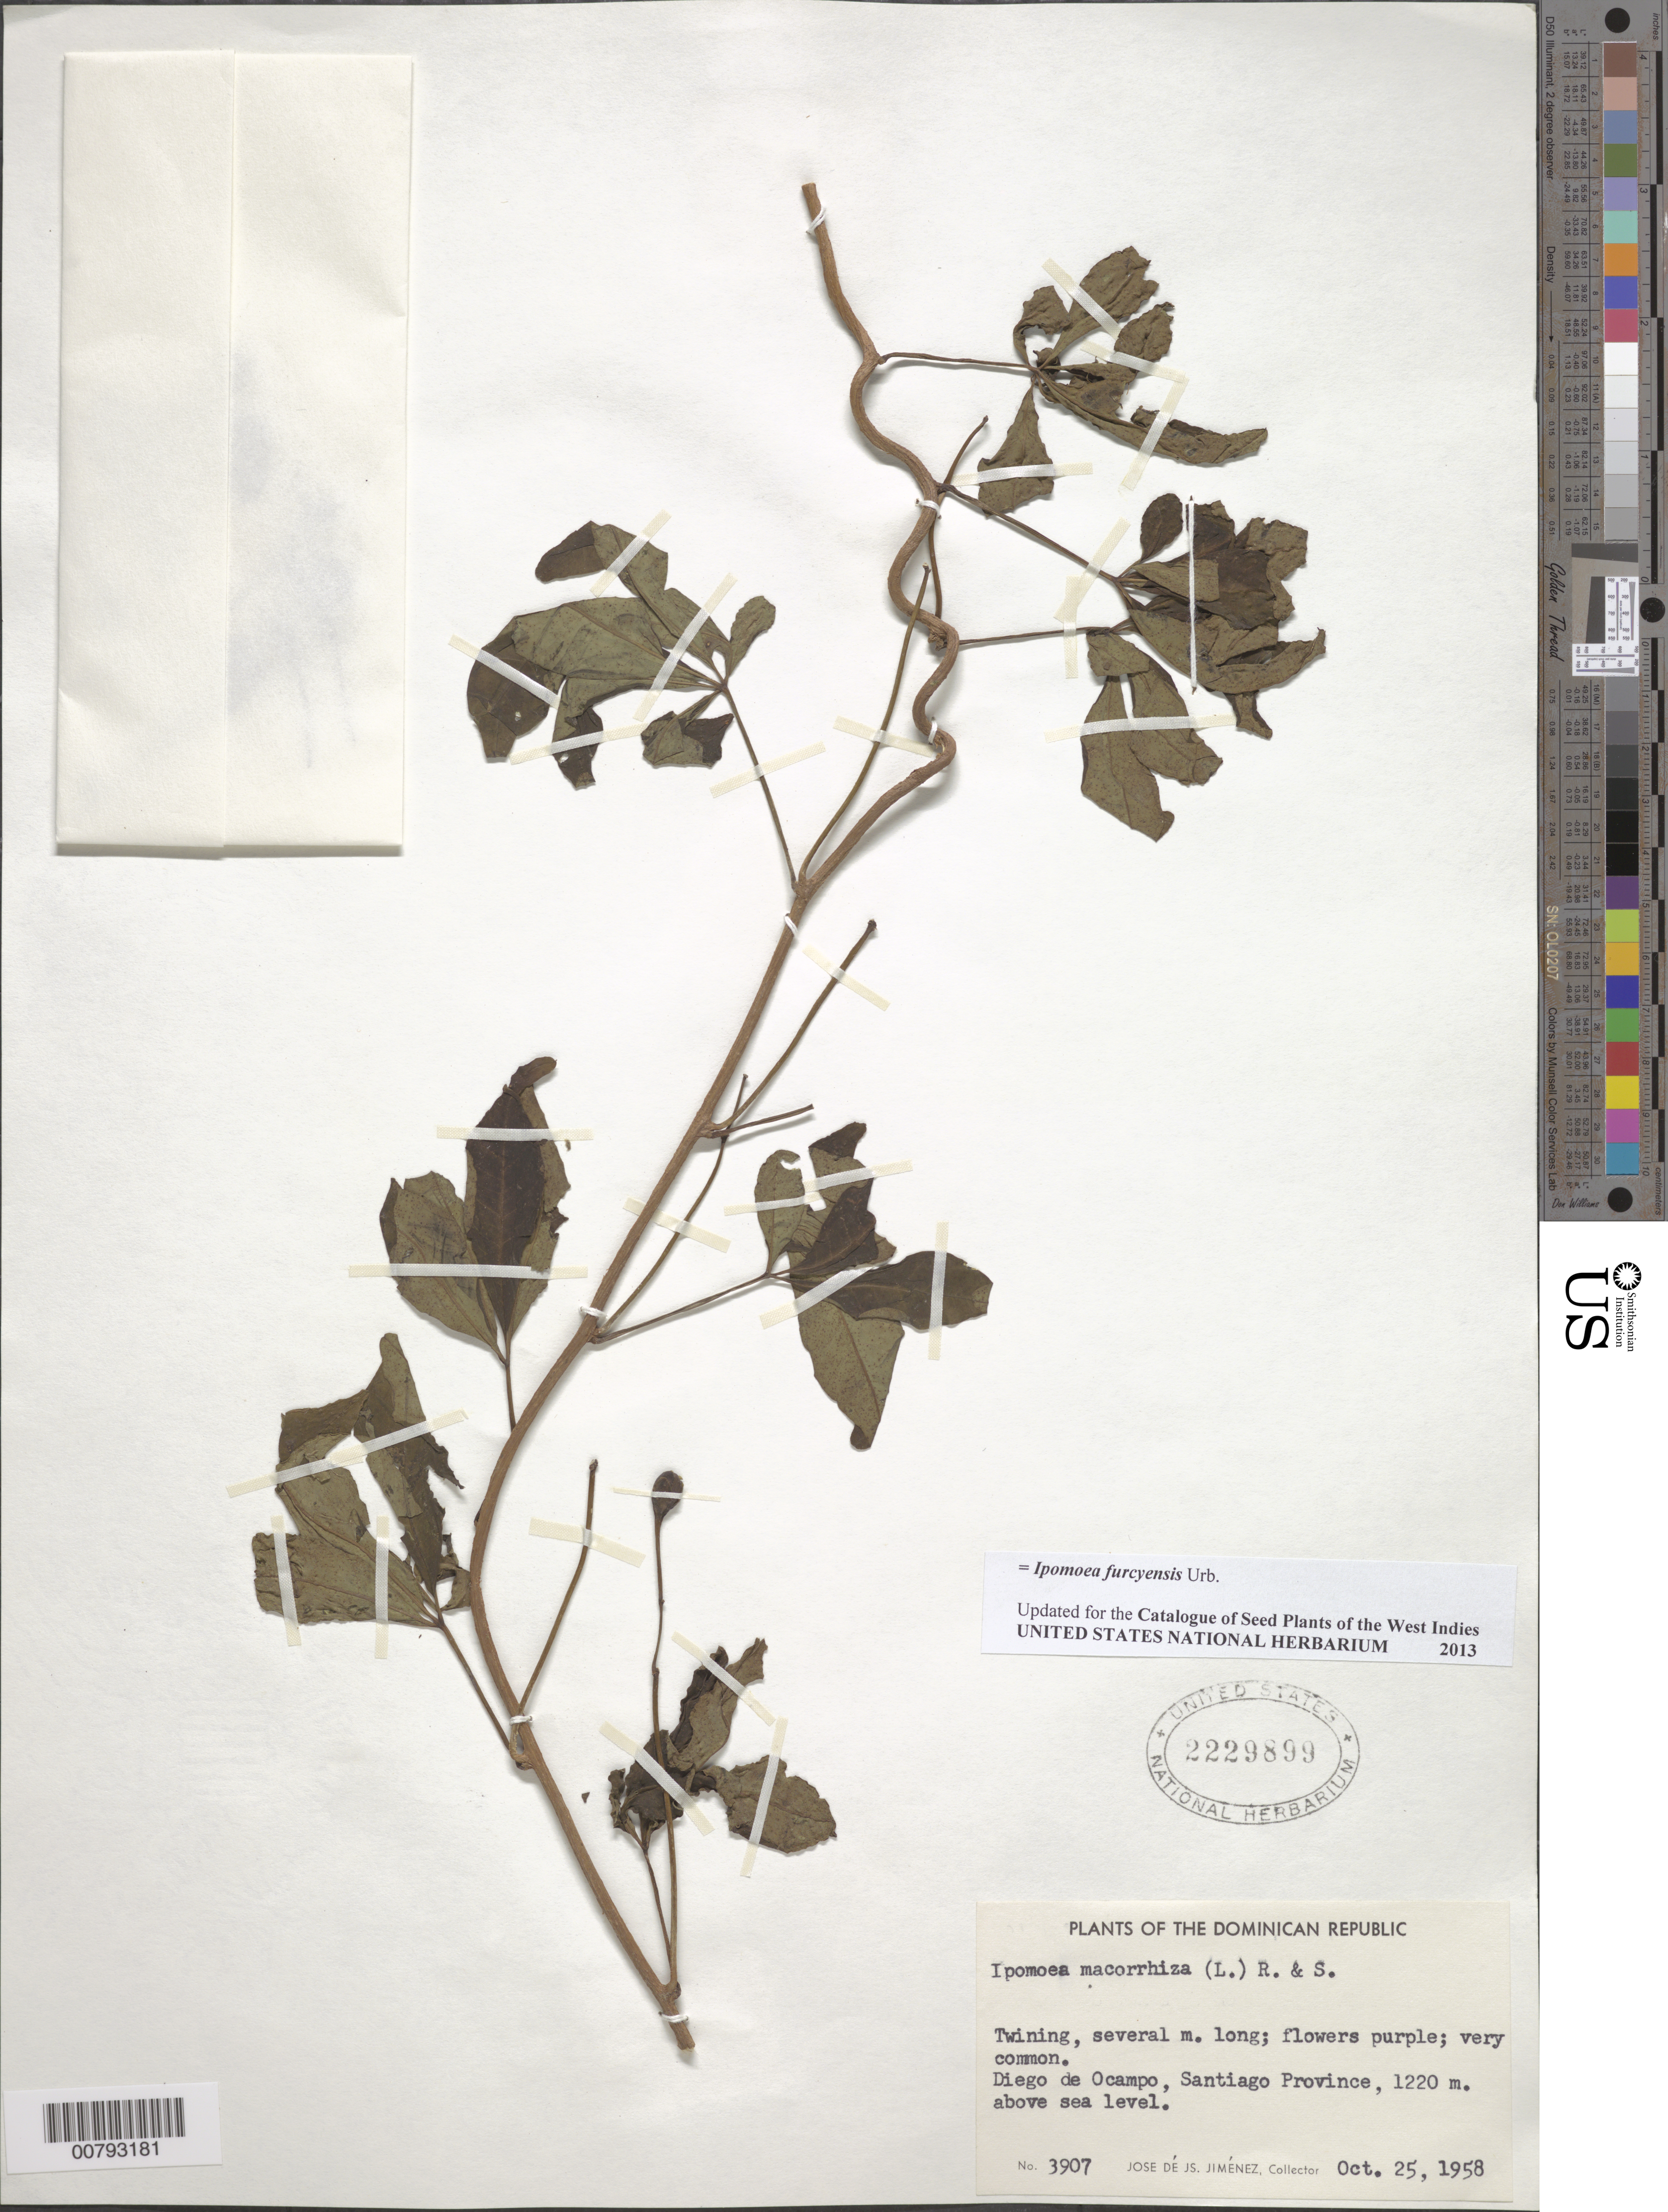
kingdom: Plantae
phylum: Tracheophyta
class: Magnoliopsida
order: Solanales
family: Convolvulaceae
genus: Ipomoea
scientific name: Ipomoea furcyensis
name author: Urb.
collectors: J. J. Jiménez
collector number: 3907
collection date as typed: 25 Oct 1958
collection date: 1958-10-25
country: Dominican Republic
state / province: Santiago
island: Hispaniola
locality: Diego de Ocampo.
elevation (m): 1220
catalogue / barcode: US 2229899